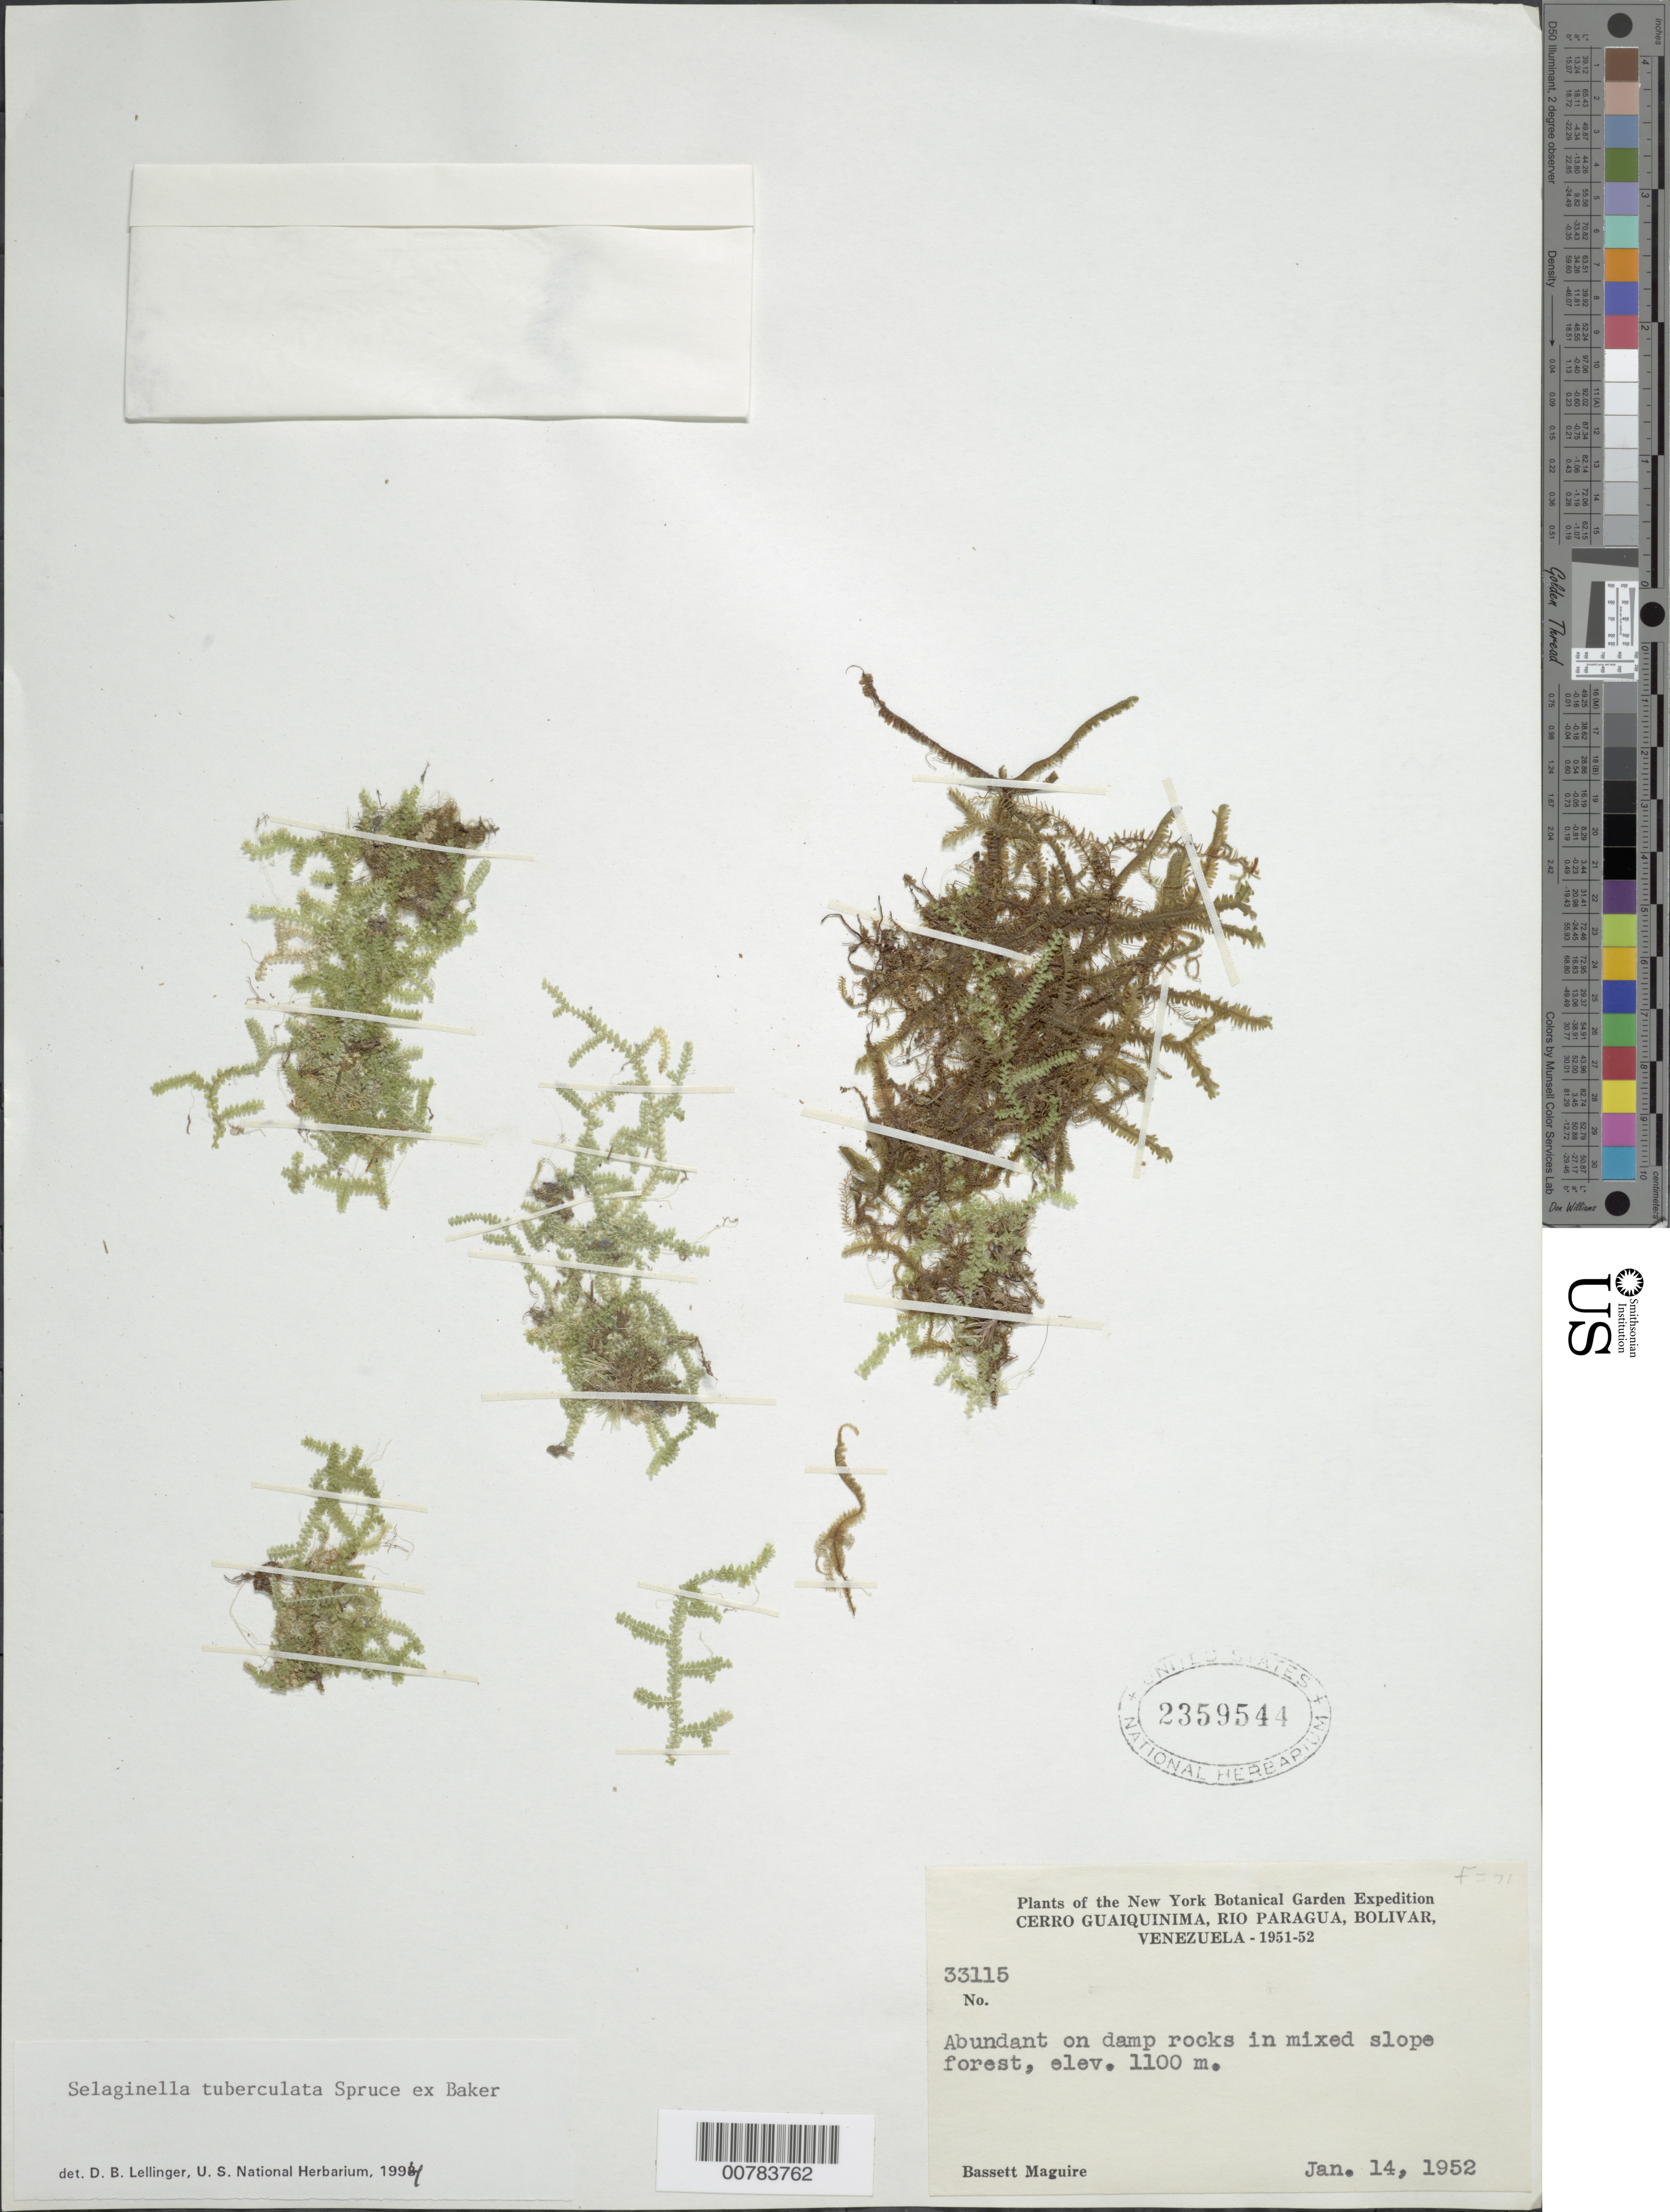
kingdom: Plantae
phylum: Tracheophyta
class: Lycopodiopsida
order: Selaginellales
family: Selaginellaceae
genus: Selaginella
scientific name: Selaginella tuberculata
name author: Spruce ex Baker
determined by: Lellinger, David B., (BOT), Smithsonian Institution - National Museum of Natural History (UNITED STATES)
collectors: B. Maguire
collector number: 33115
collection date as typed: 14-Jan-52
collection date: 1952-01-14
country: Venezuela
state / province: Bolívar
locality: Cerro Guaiquinima, Río Paragua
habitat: Damp rocks in mixed slope forest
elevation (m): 1100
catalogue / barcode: US 2359544